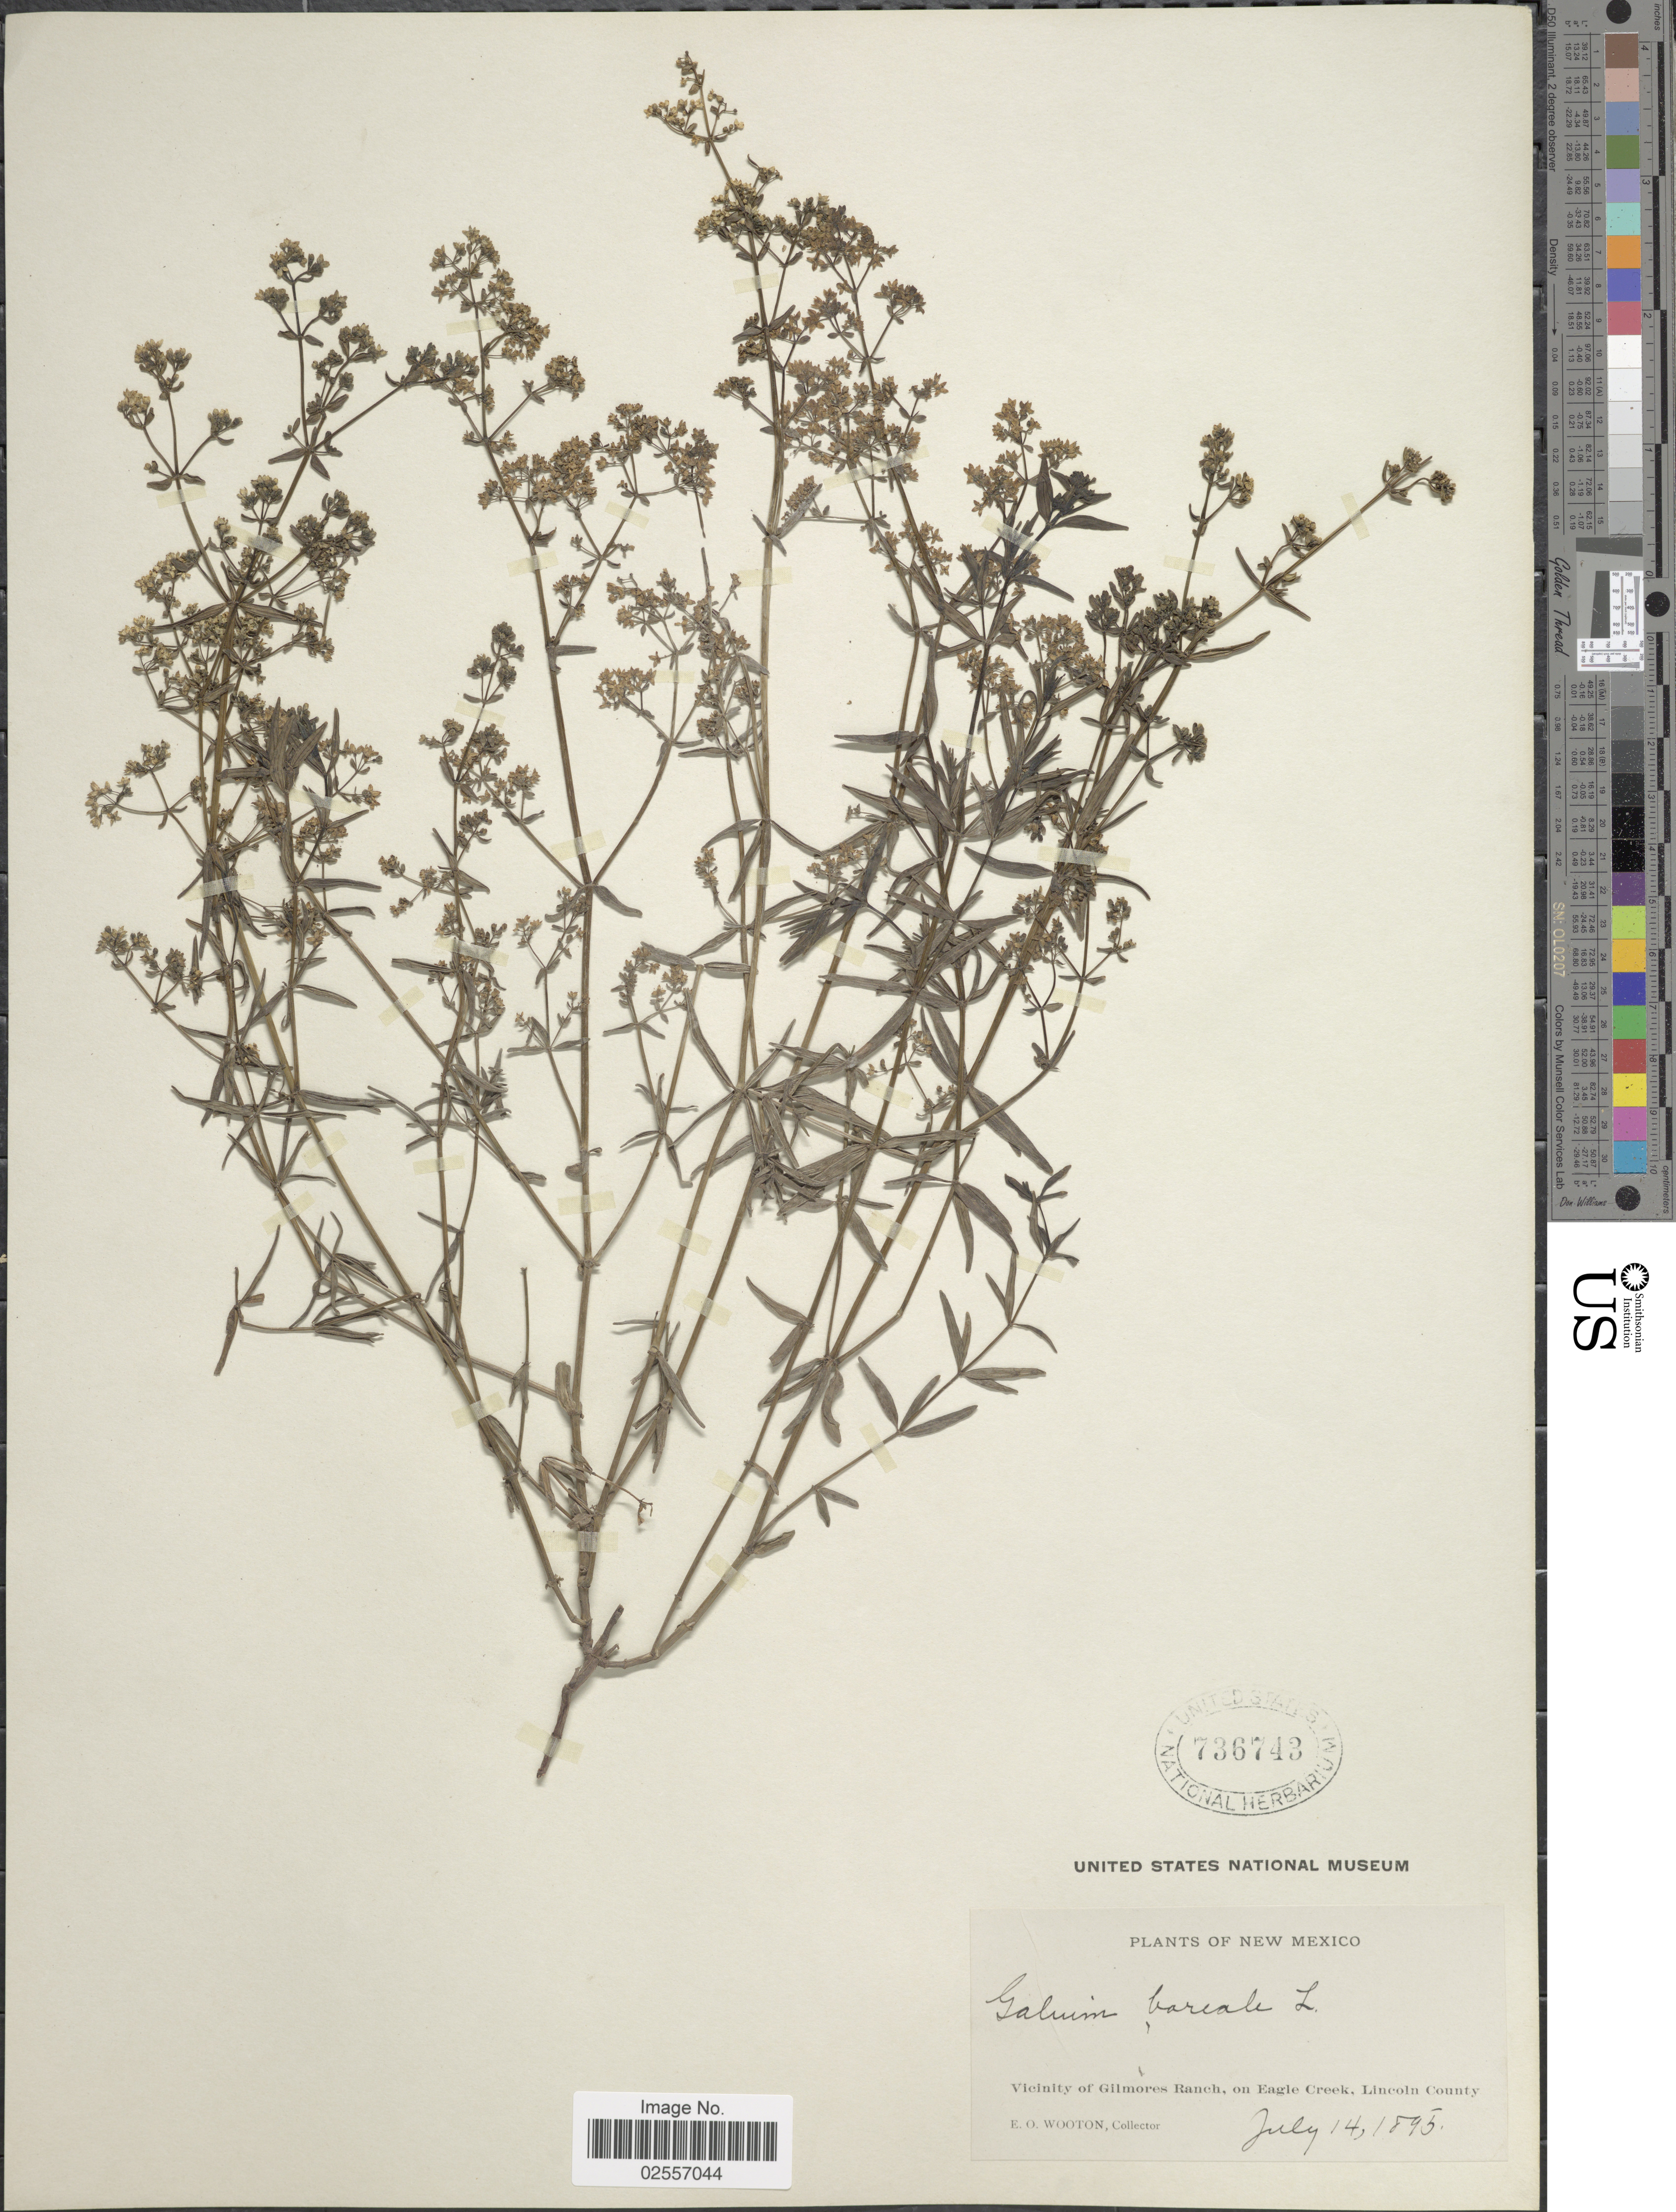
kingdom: Plantae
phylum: Tracheophyta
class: Magnoliopsida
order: Gentianales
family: Rubiaceae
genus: Galium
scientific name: Galium boreale L.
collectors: E. O. Wooton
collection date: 1895-07-14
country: United States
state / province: New Mexico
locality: Vicinity of Gilmores Ranch, on Eagle Creek, Lincoln County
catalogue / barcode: US 736743